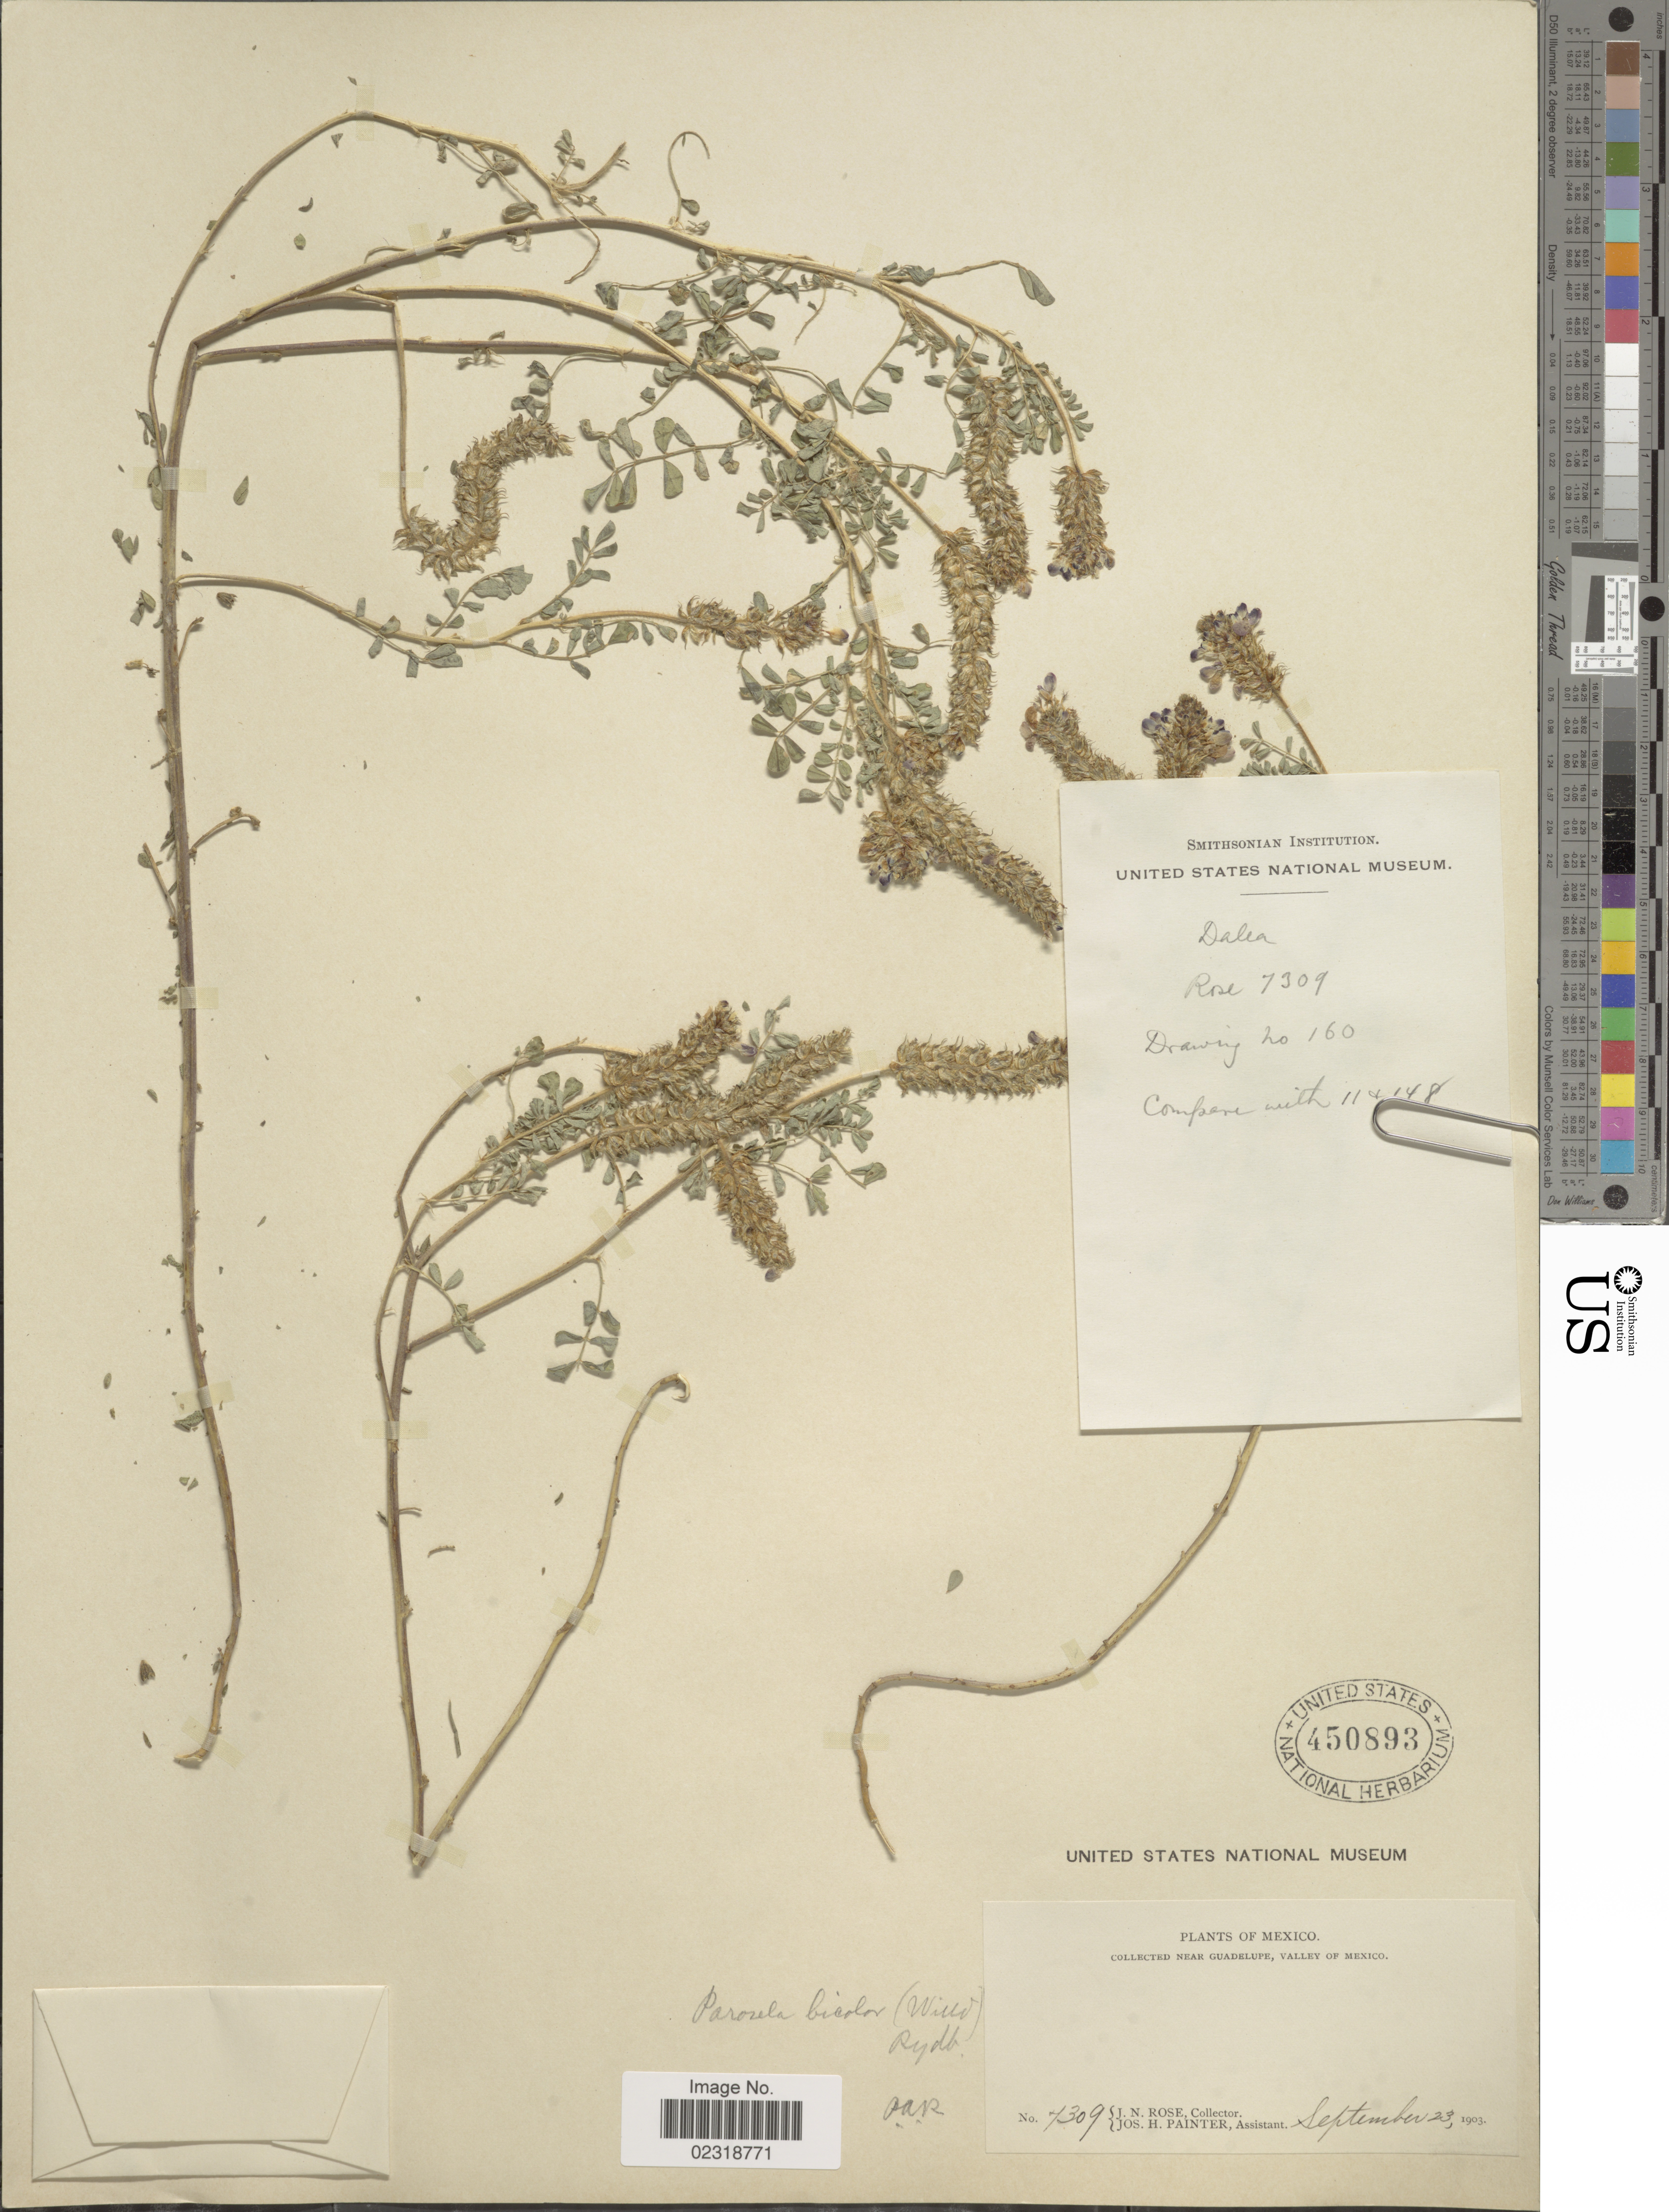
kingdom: Plantae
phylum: Tracheophyta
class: Magnoliopsida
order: Fabales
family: Fabaceae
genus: Dalea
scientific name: Dalea bicolor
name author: Humb. & Bonpl. ex Willd.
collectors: J. N. Rose & J. H. Painter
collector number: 7309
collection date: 1903-09-23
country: Mexico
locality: Near Guadelupe, Valley of Mexico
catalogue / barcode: US 450893